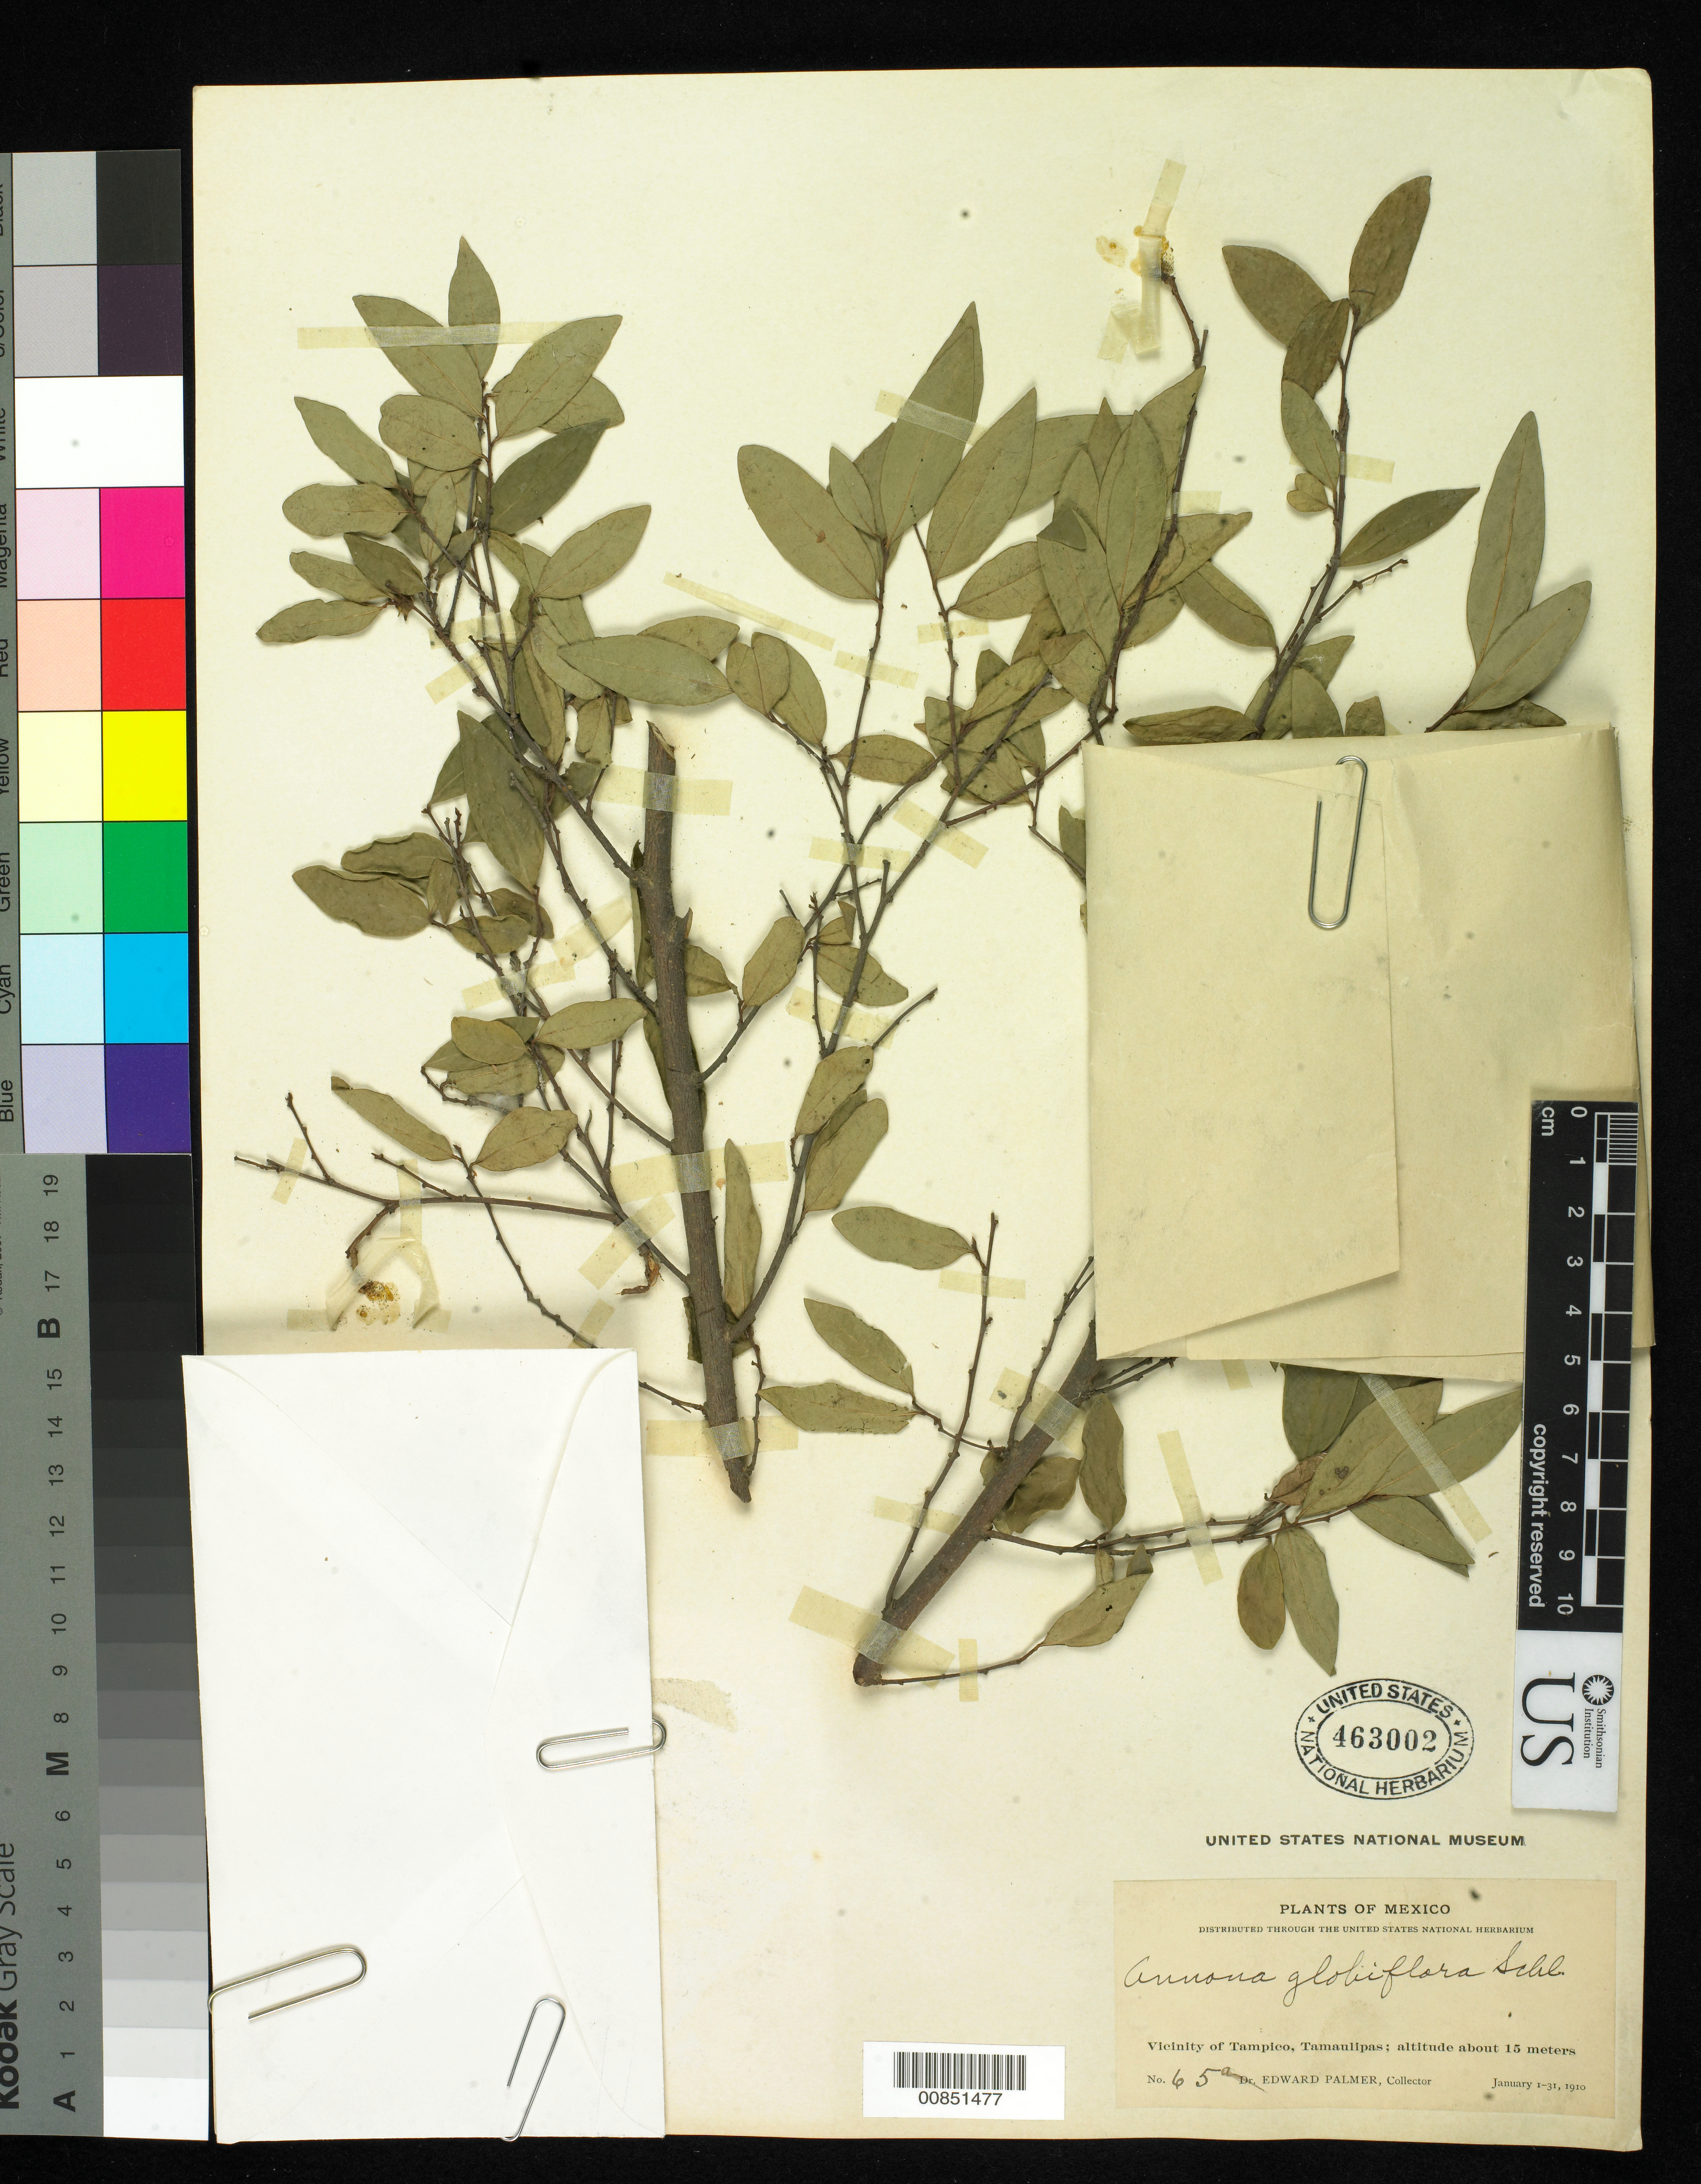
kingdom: Plantae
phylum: Tracheophyta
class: Magnoliopsida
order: Magnoliales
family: Annonaceae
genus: Annona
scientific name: Annona globiflora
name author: Schltdl.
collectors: E. Palmer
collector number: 65a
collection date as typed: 01 Jan 1910 to 31 Jan 1910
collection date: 1910-01-01/1910-01-31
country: Mexico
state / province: Tamaulipas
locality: Vicinity of Tampico, Tamaulipas.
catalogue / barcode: US 463002